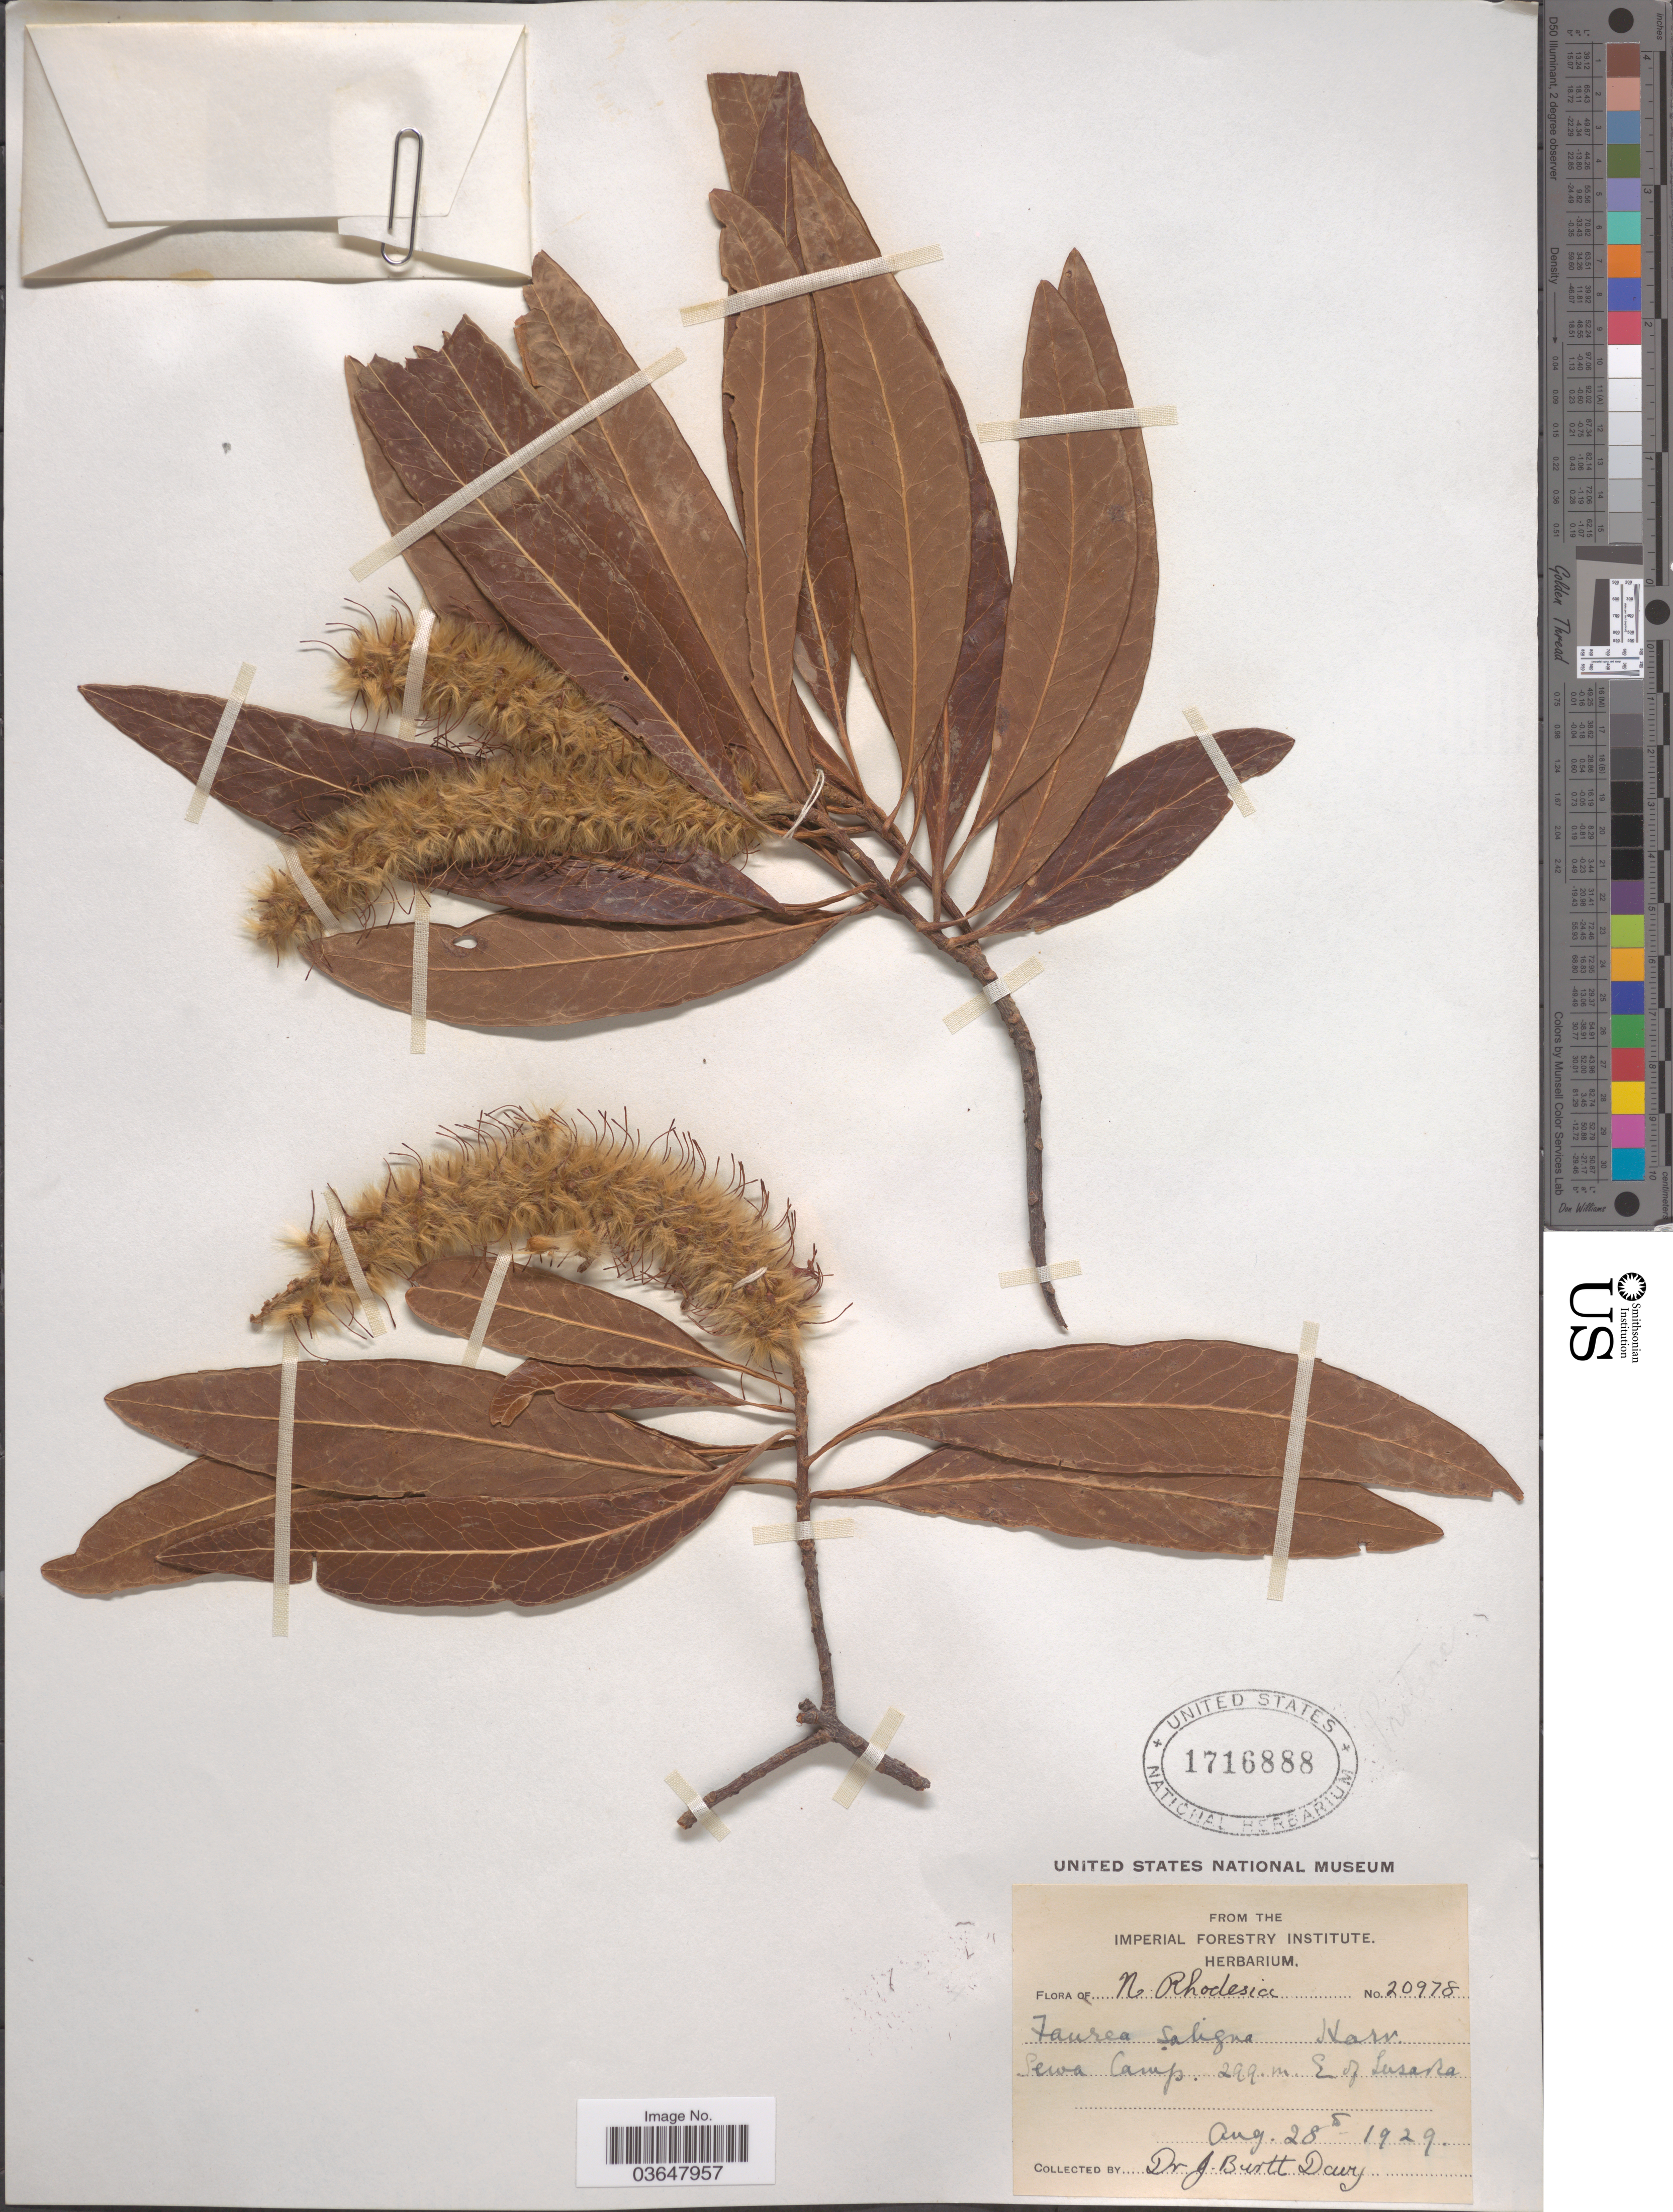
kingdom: Plantae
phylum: Tracheophyta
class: Magnoliopsida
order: Proteales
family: Proteaceae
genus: Faurea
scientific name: Faurea saligna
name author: Harv.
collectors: J. Burtt Davy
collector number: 20978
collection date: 1929-08-28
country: Zambia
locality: N. Rhodesia. Sewa Camp. E of Lusaka.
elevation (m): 299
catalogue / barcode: US 1716888